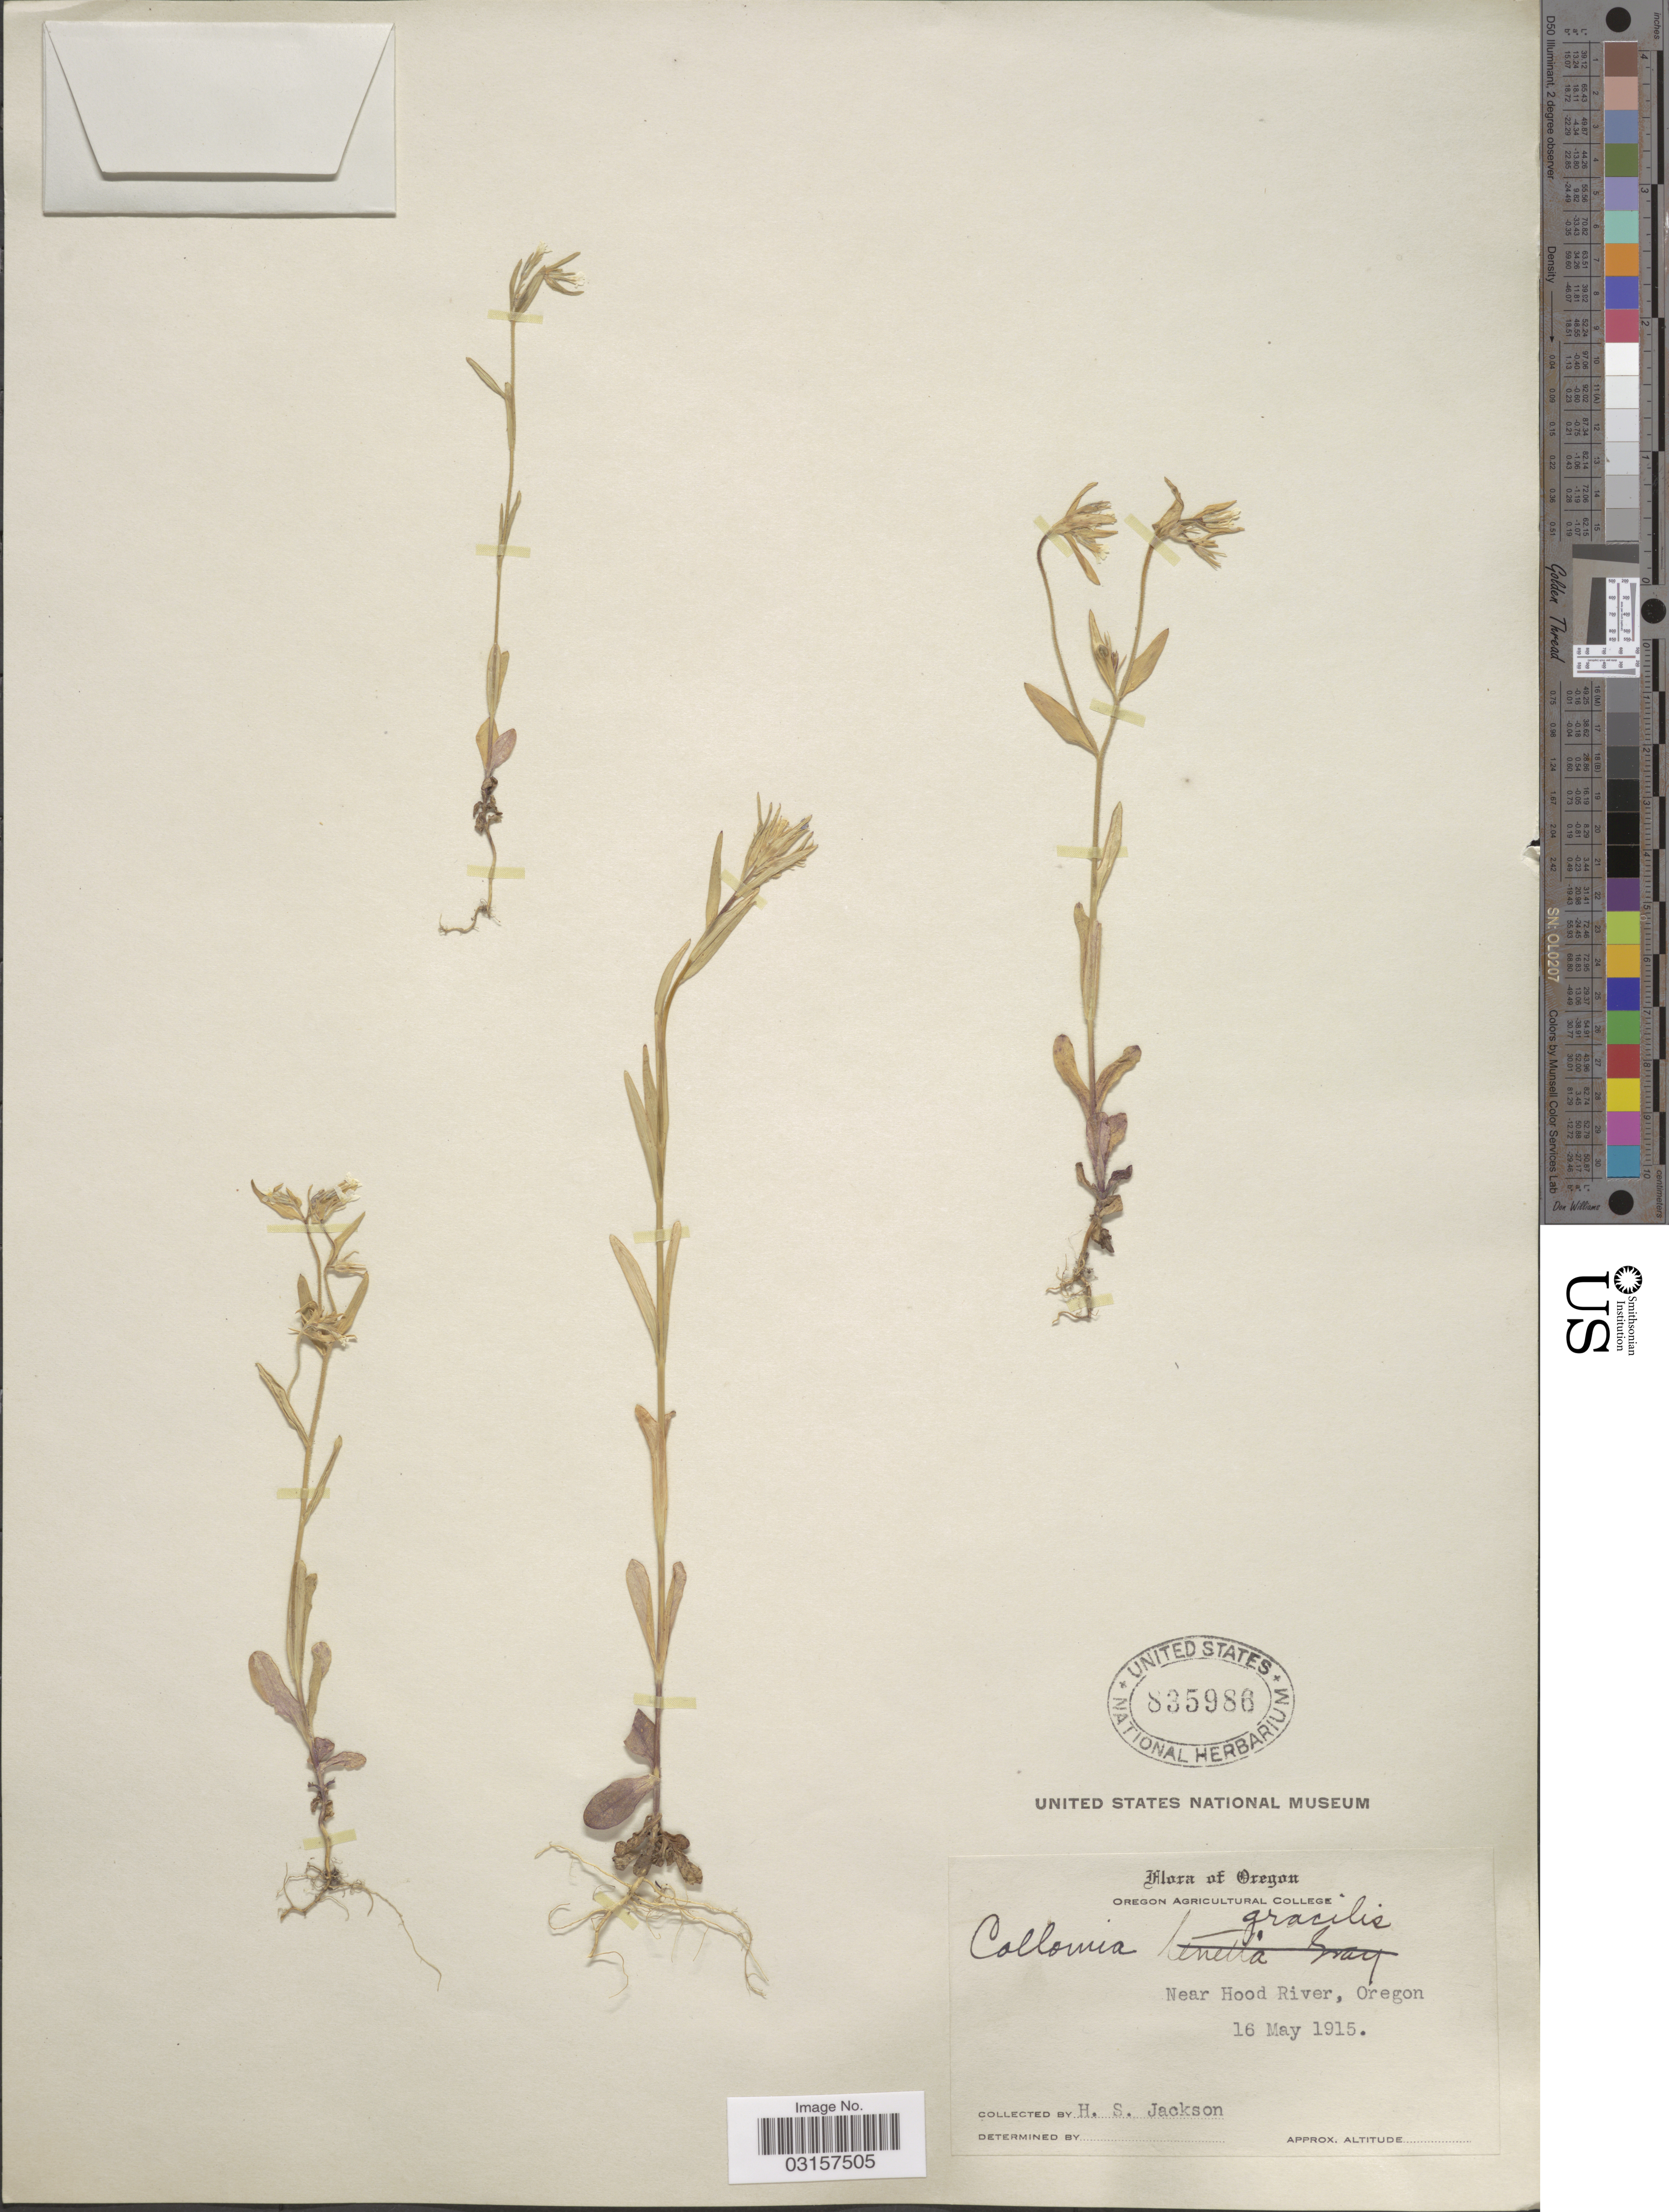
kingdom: Plantae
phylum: Tracheophyta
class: Magnoliopsida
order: Ericales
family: Polemoniaceae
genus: Microsteris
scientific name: Microsteris gracilis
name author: (Hook.) Greene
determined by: (US) Smithsonian Institution - National Museum of Natural History - Department of Botany (UNITED STATES)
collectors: H. Jackson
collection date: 1915-05-16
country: United States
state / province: Oregon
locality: Near Hood River.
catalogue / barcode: US 835986